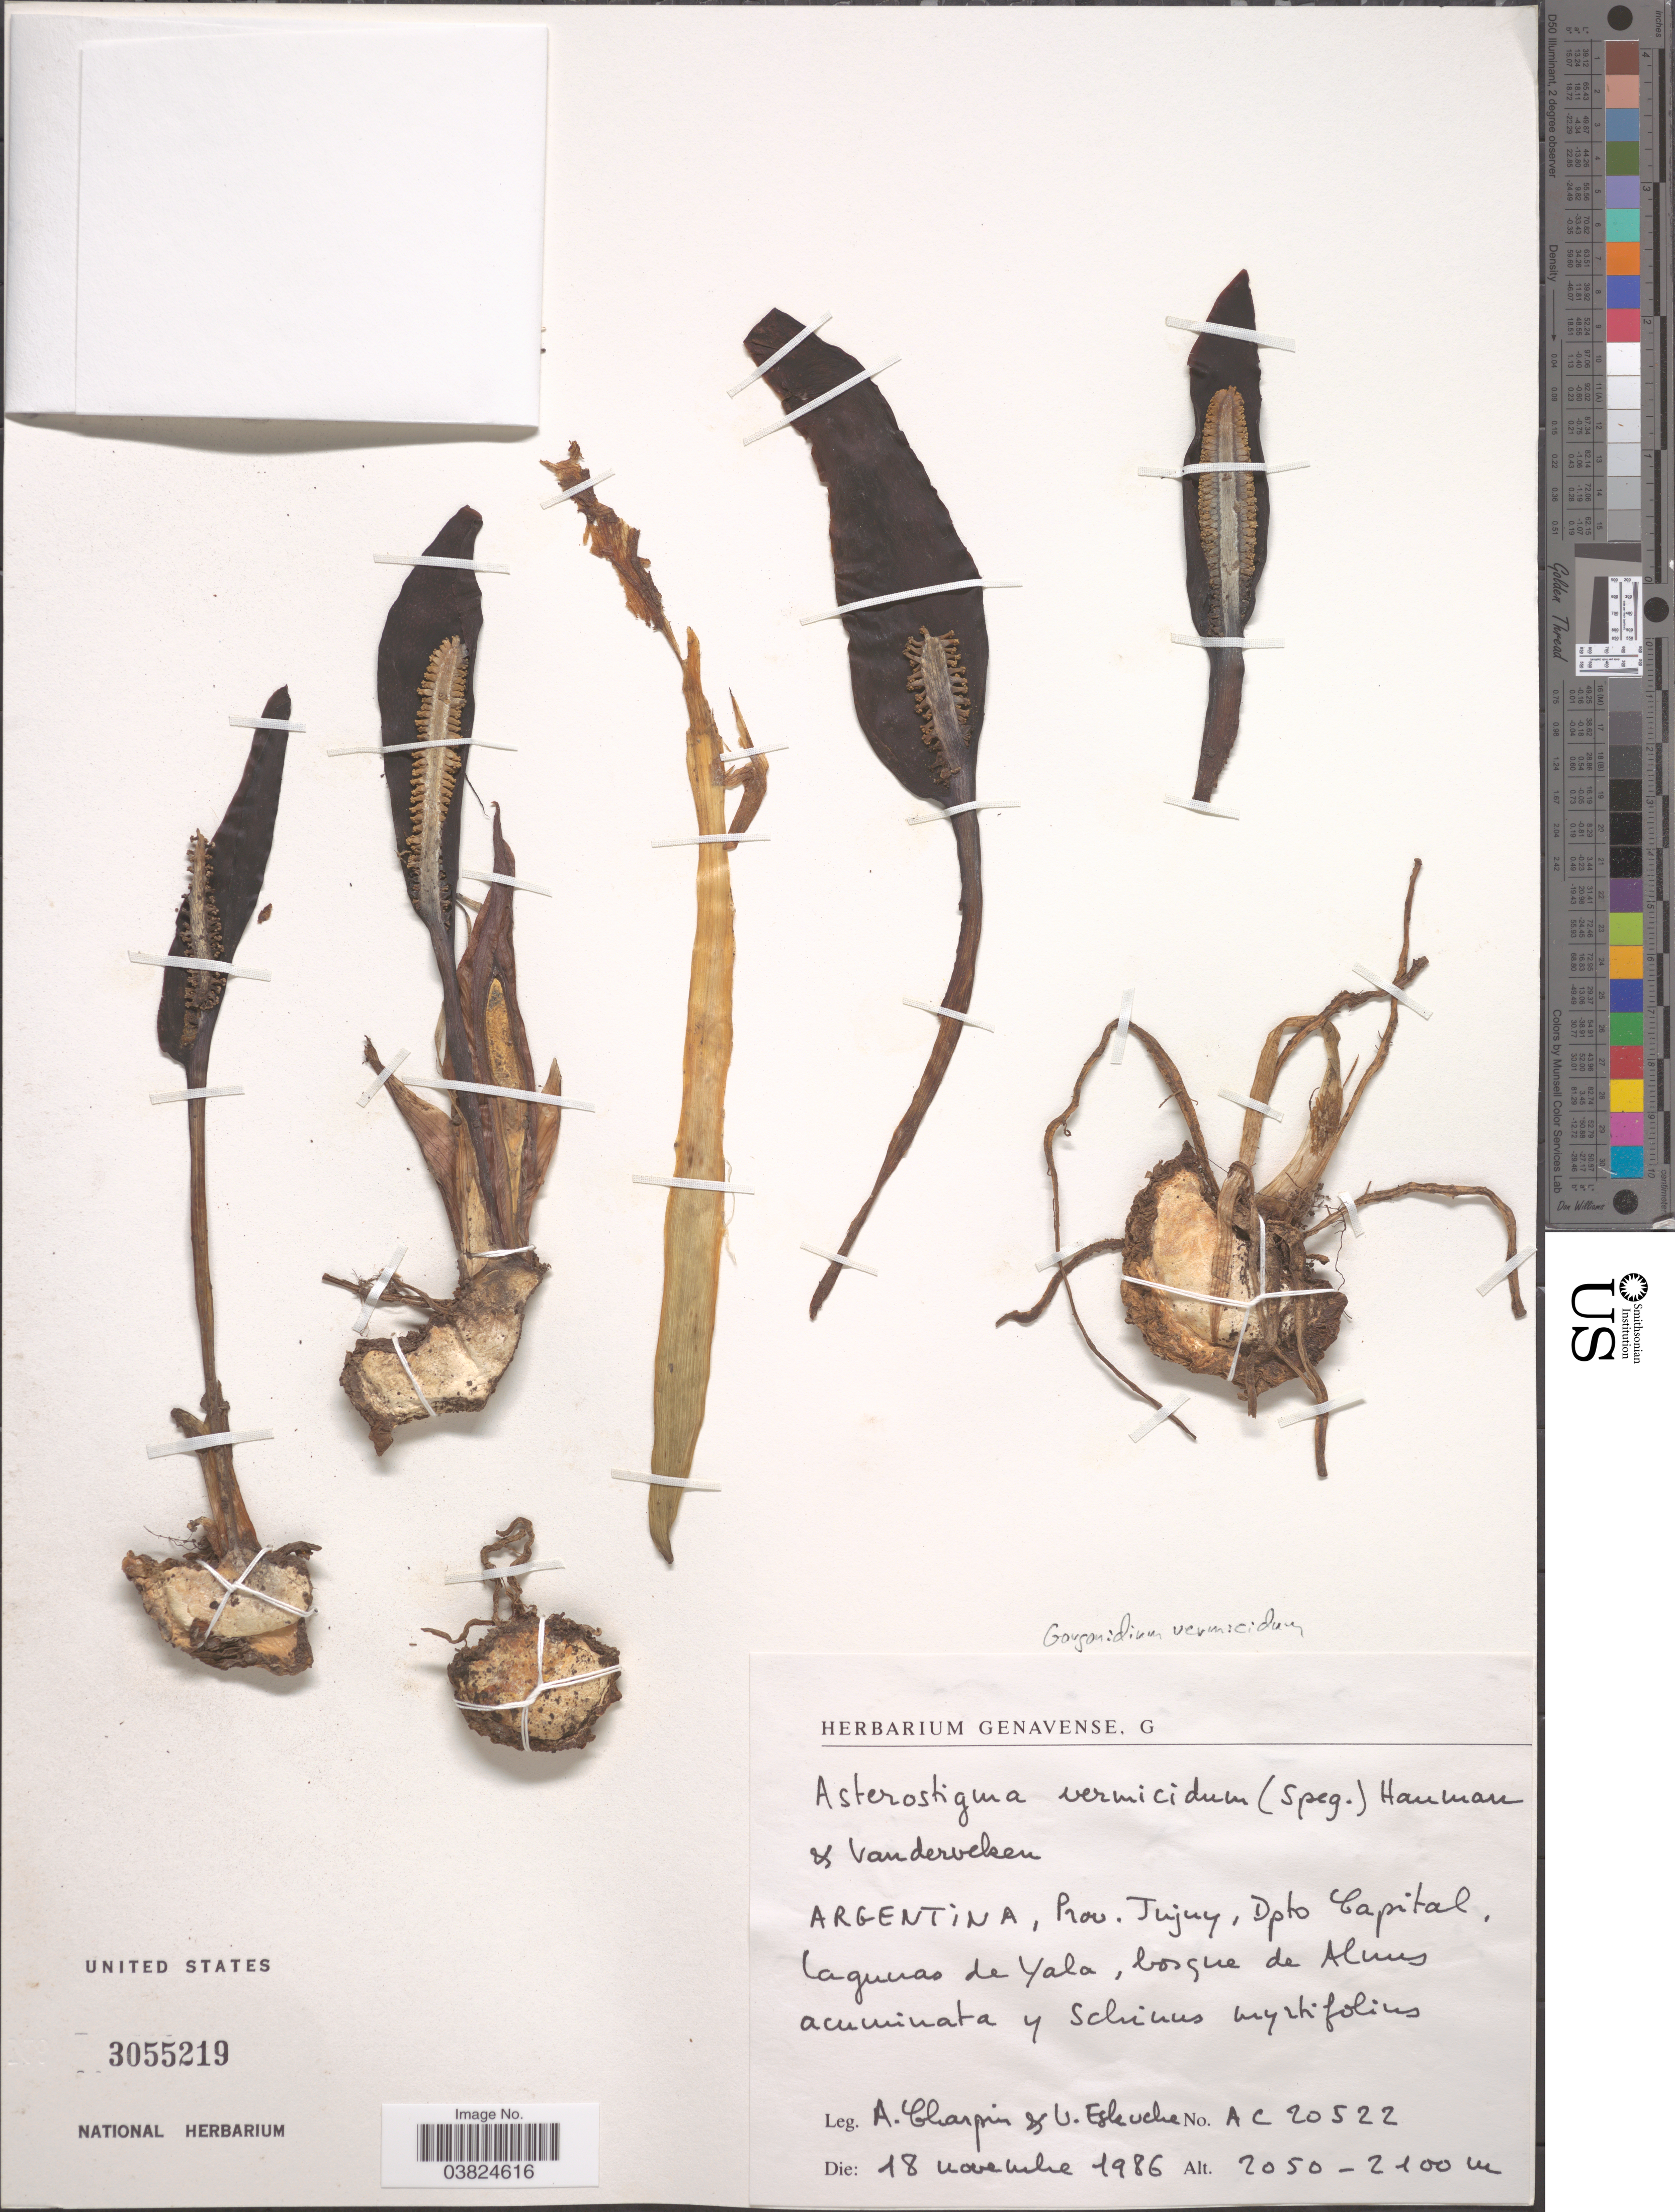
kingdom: Plantae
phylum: Tracheophyta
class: Liliopsida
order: Alismatales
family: Araceae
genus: Gorgonidium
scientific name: Gorgonidium vermicidum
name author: (Speg.) Bogner & Nicholson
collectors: A. Charpin & U. Eskuche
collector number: AC20522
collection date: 1986-11-18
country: Argentina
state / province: Jujuy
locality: Dpto Capital, Lagunas de Yala, bosque de Aluus acuminata y Schinus mystifolius.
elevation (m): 2050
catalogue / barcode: US 3055219